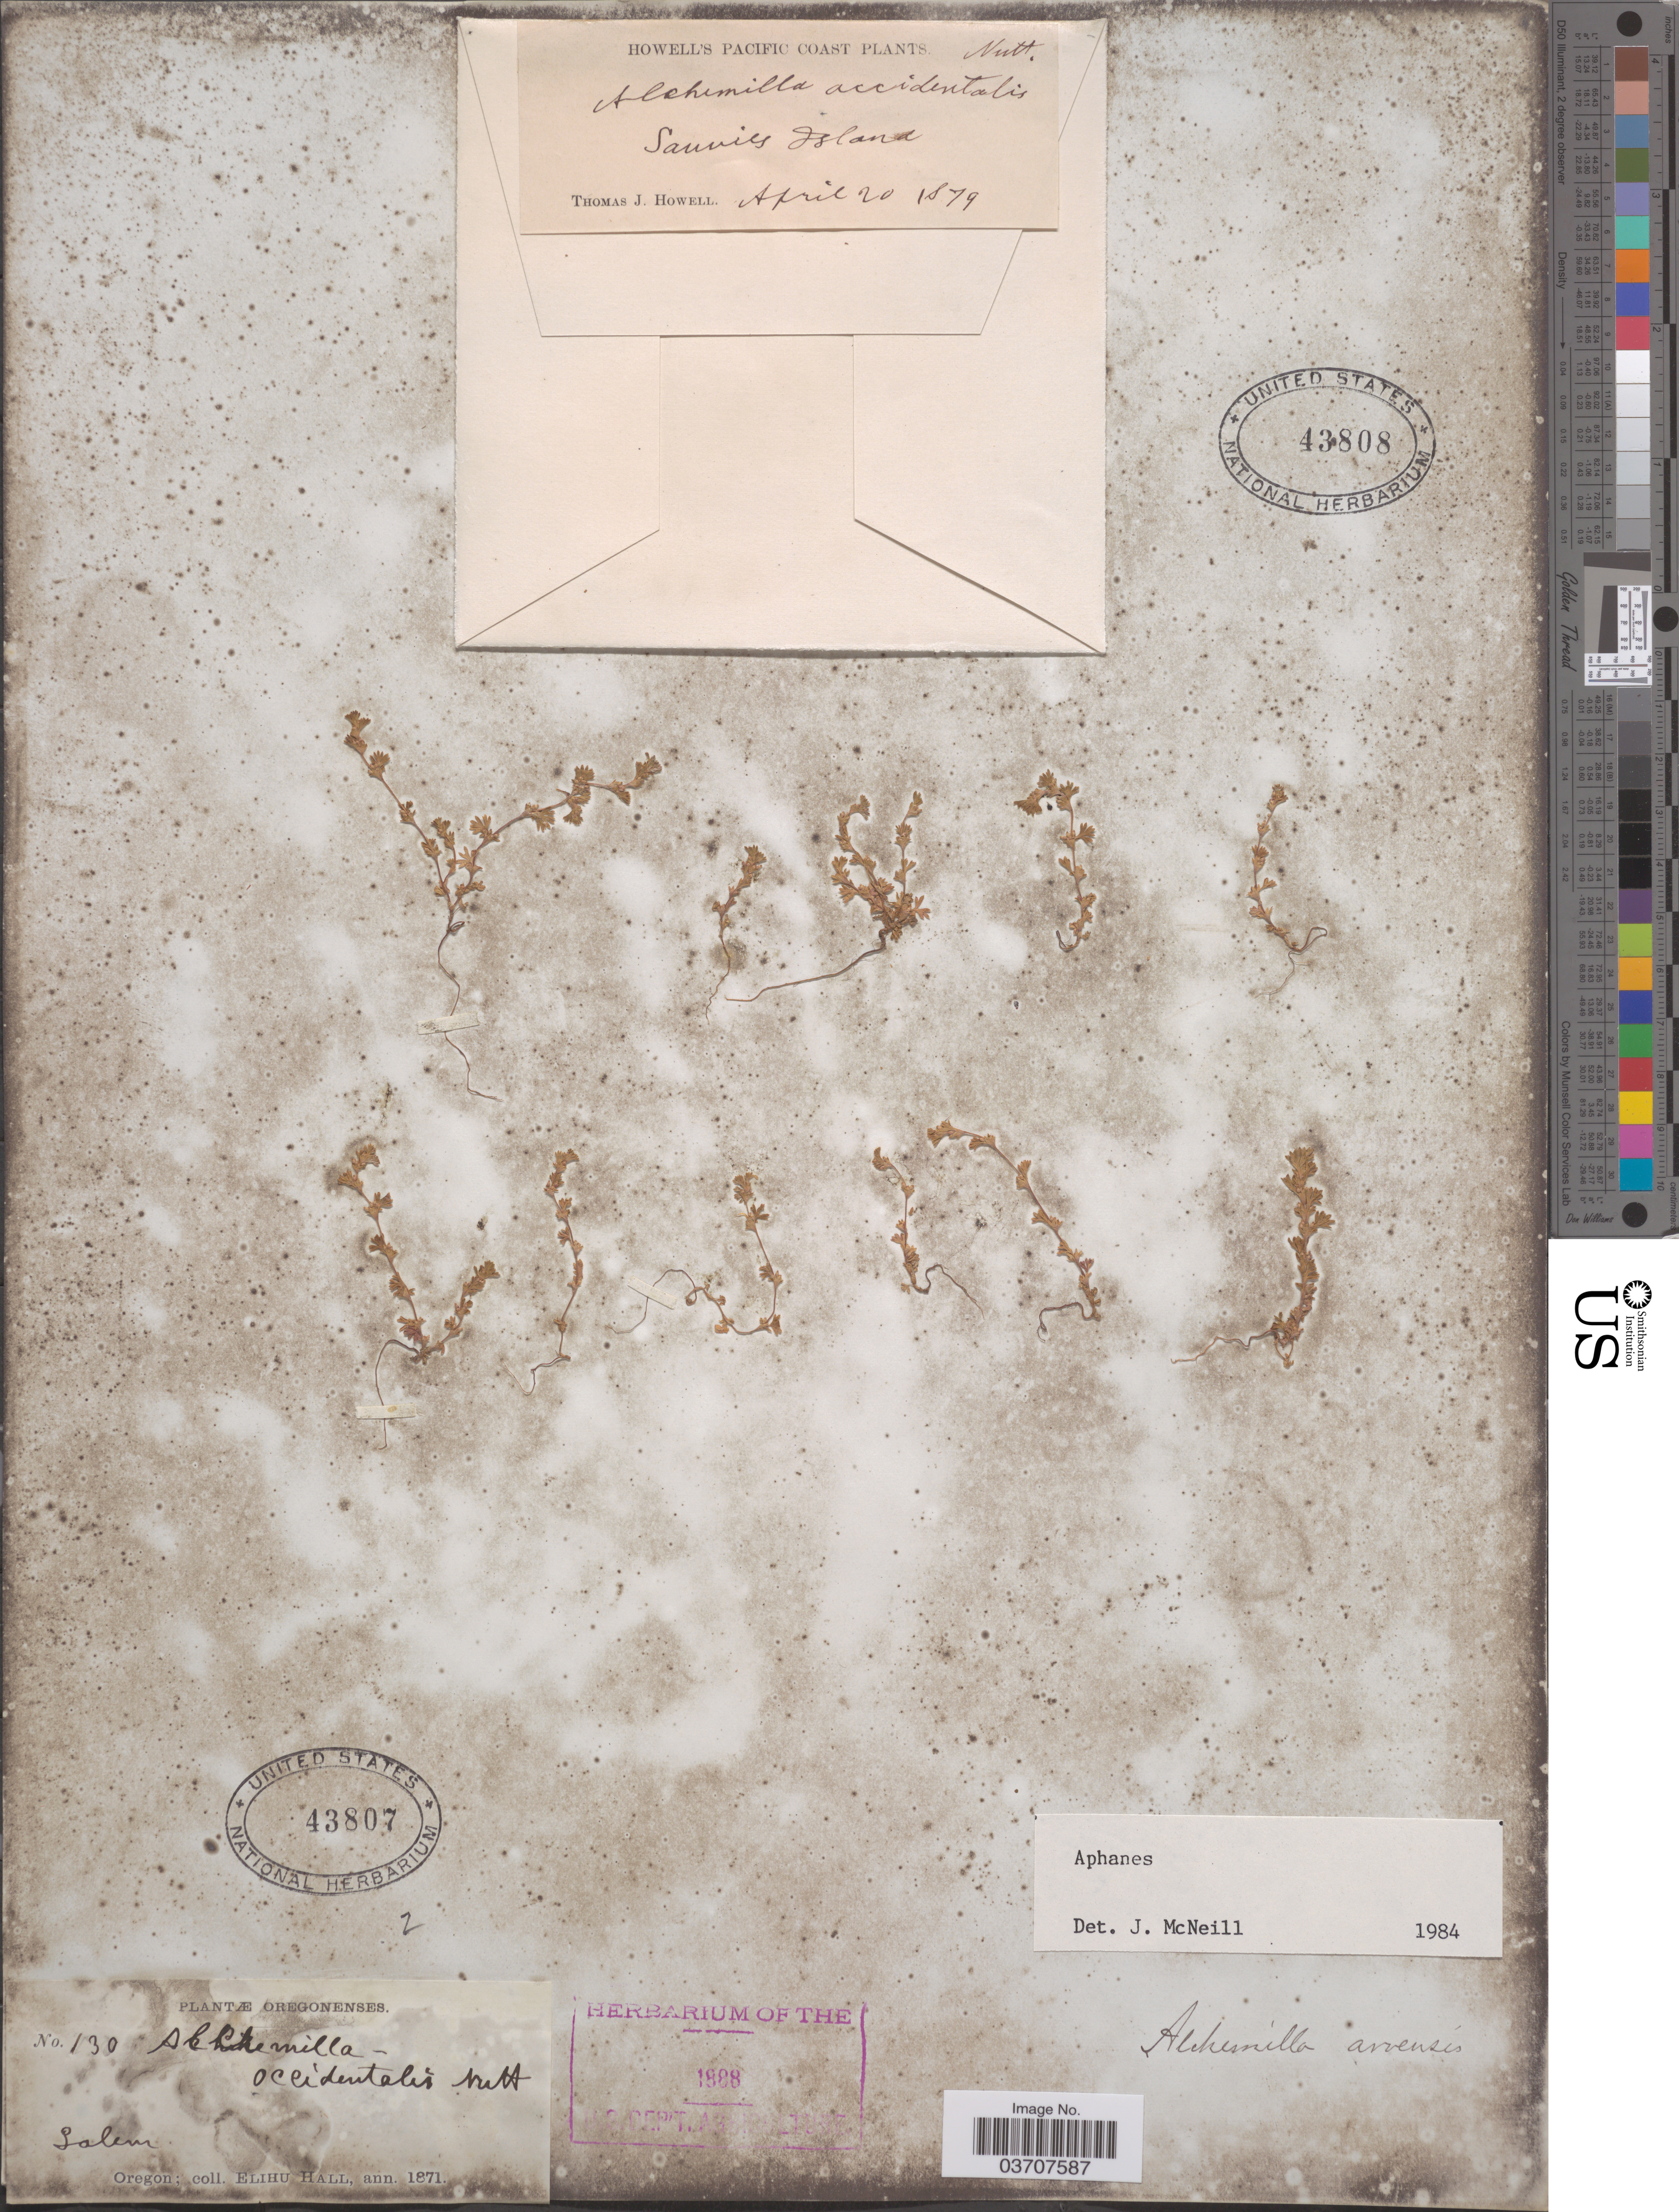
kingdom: Plantae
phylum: Tracheophyta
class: Magnoliopsida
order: Rosales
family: Rosaceae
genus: Aphanes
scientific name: Aphanes occidentalis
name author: (Nutt.) Rydb.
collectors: T. J. Howell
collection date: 1879-04-20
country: United States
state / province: Oregon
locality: Pacific Coast. Sauvies Island.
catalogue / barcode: US 43808